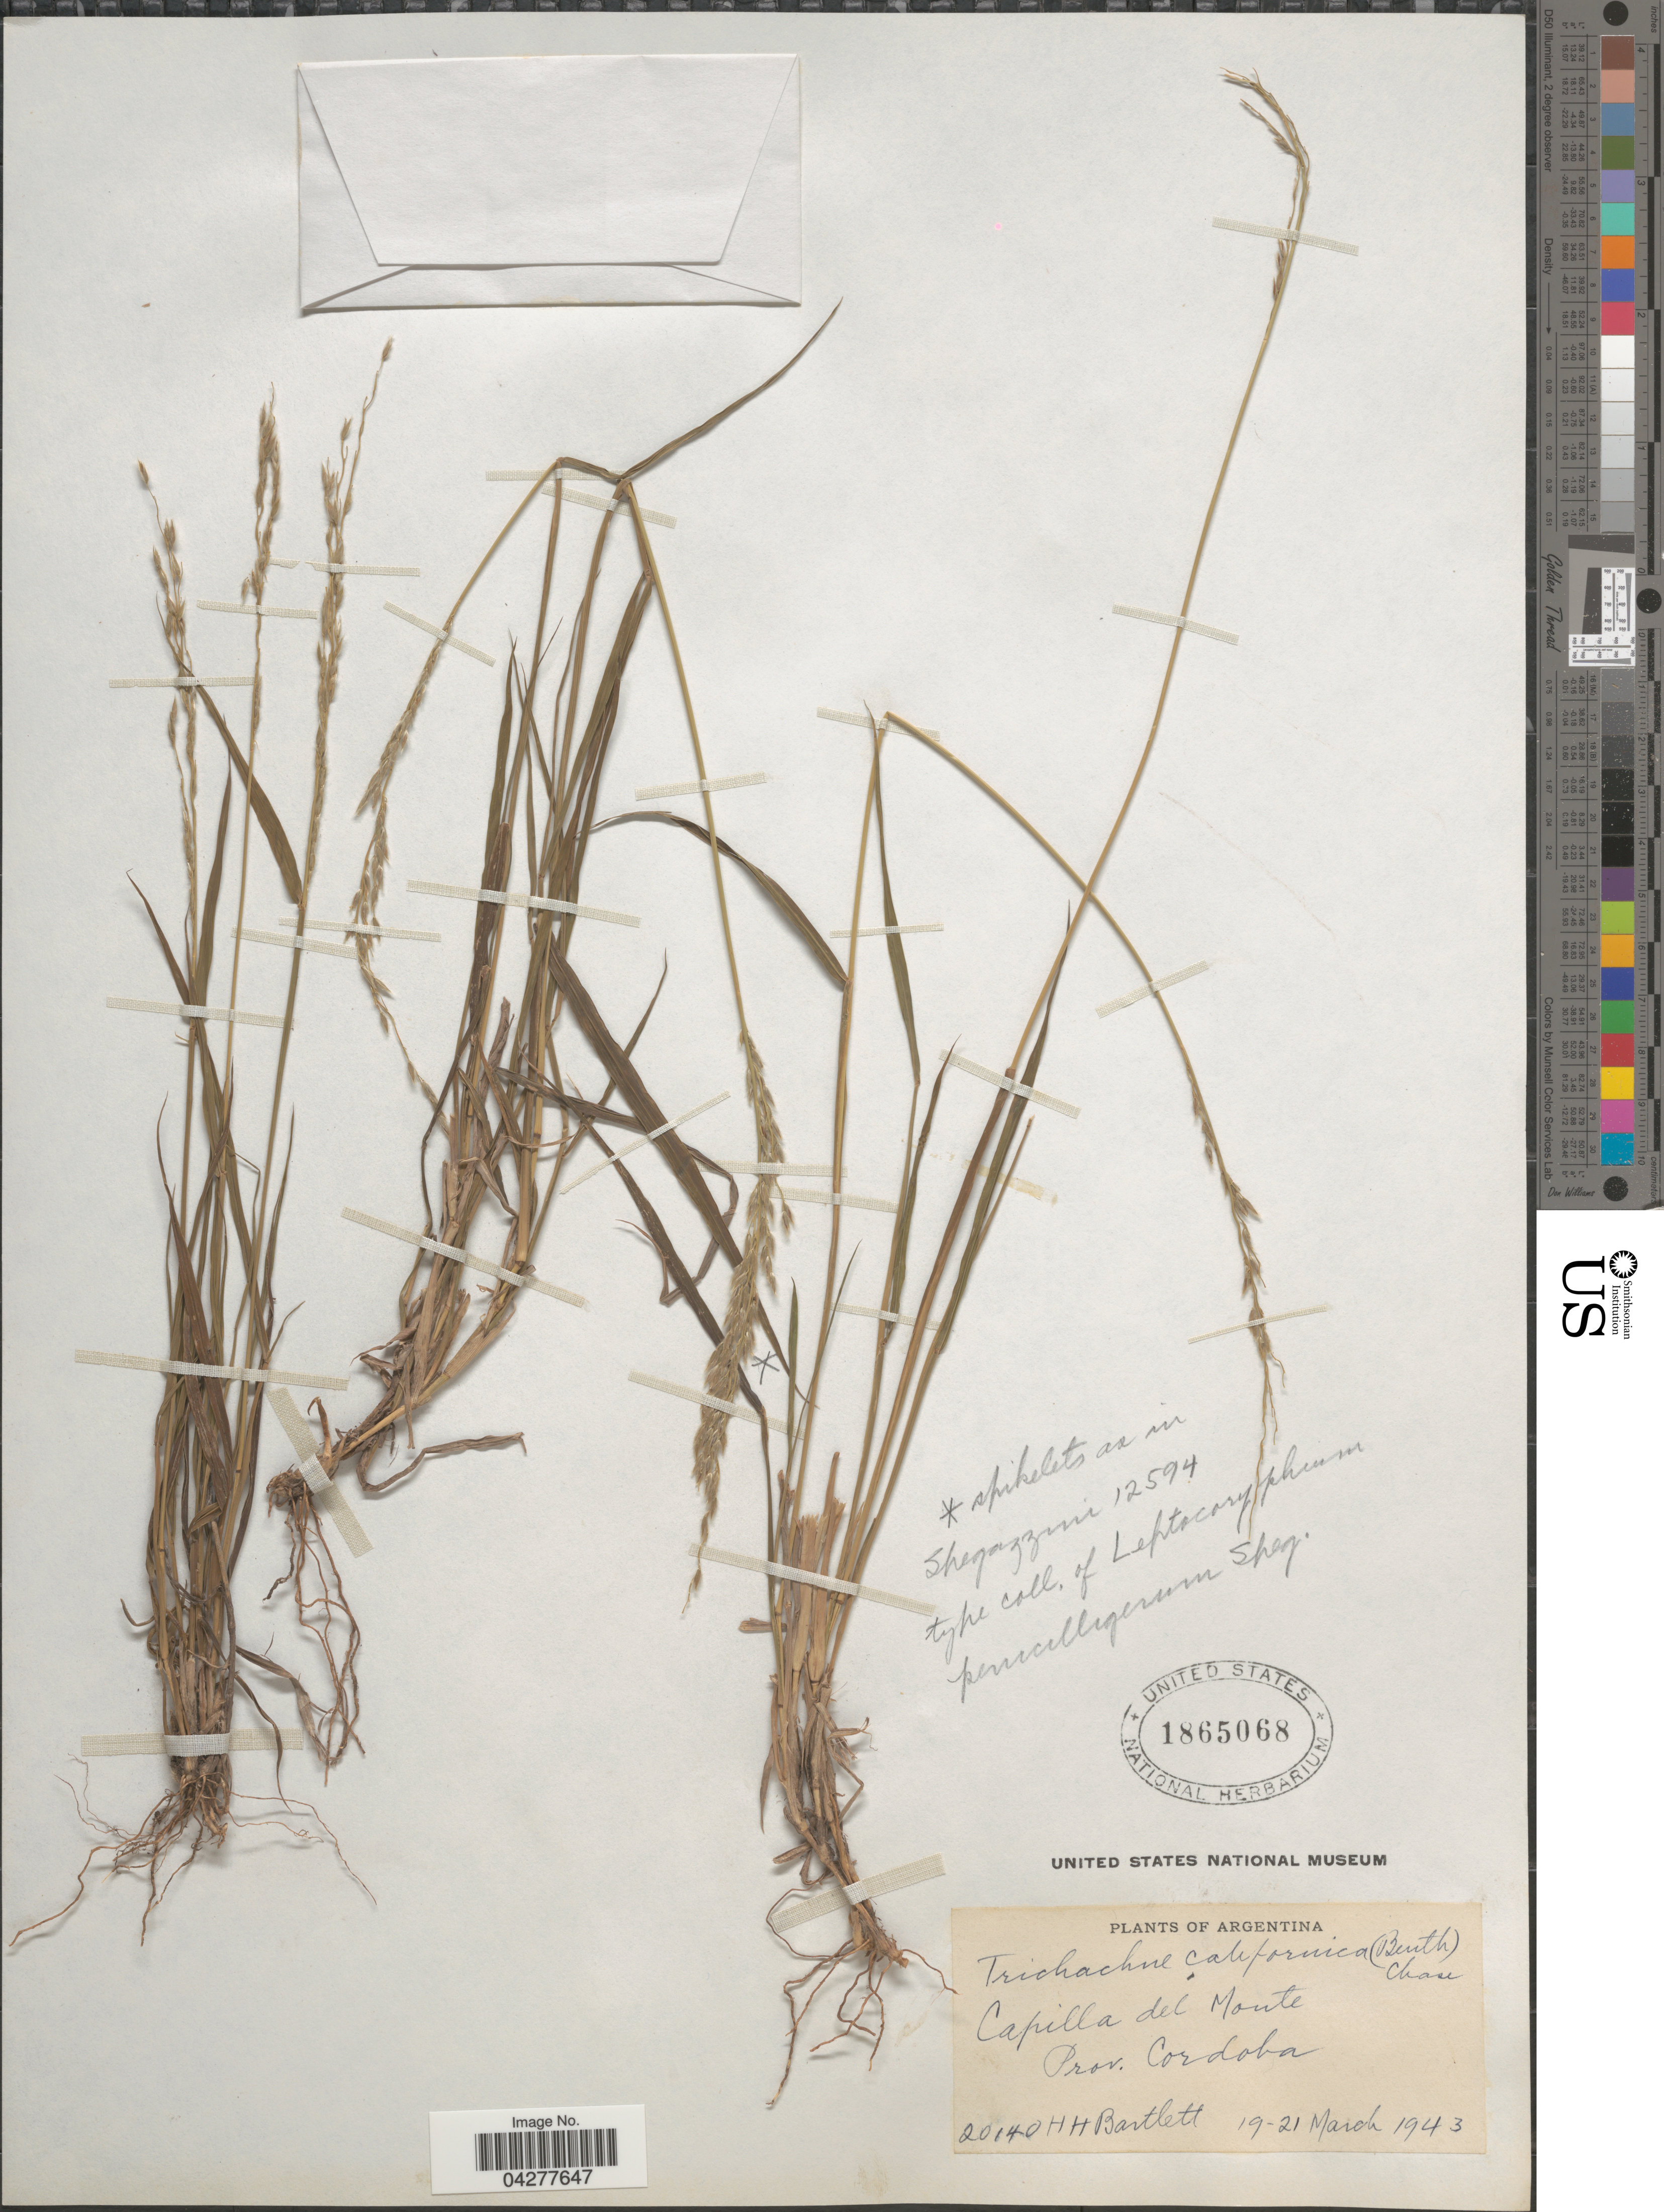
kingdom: Plantae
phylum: Tracheophyta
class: Liliopsida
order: Poales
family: Poaceae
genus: Digitaria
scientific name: Digitaria sp.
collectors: H. H. Bartlett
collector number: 20140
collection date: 1943-03-19/1943-03-21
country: Colombia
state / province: Córdoba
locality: Capilla del Monte.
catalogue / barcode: US 1865068